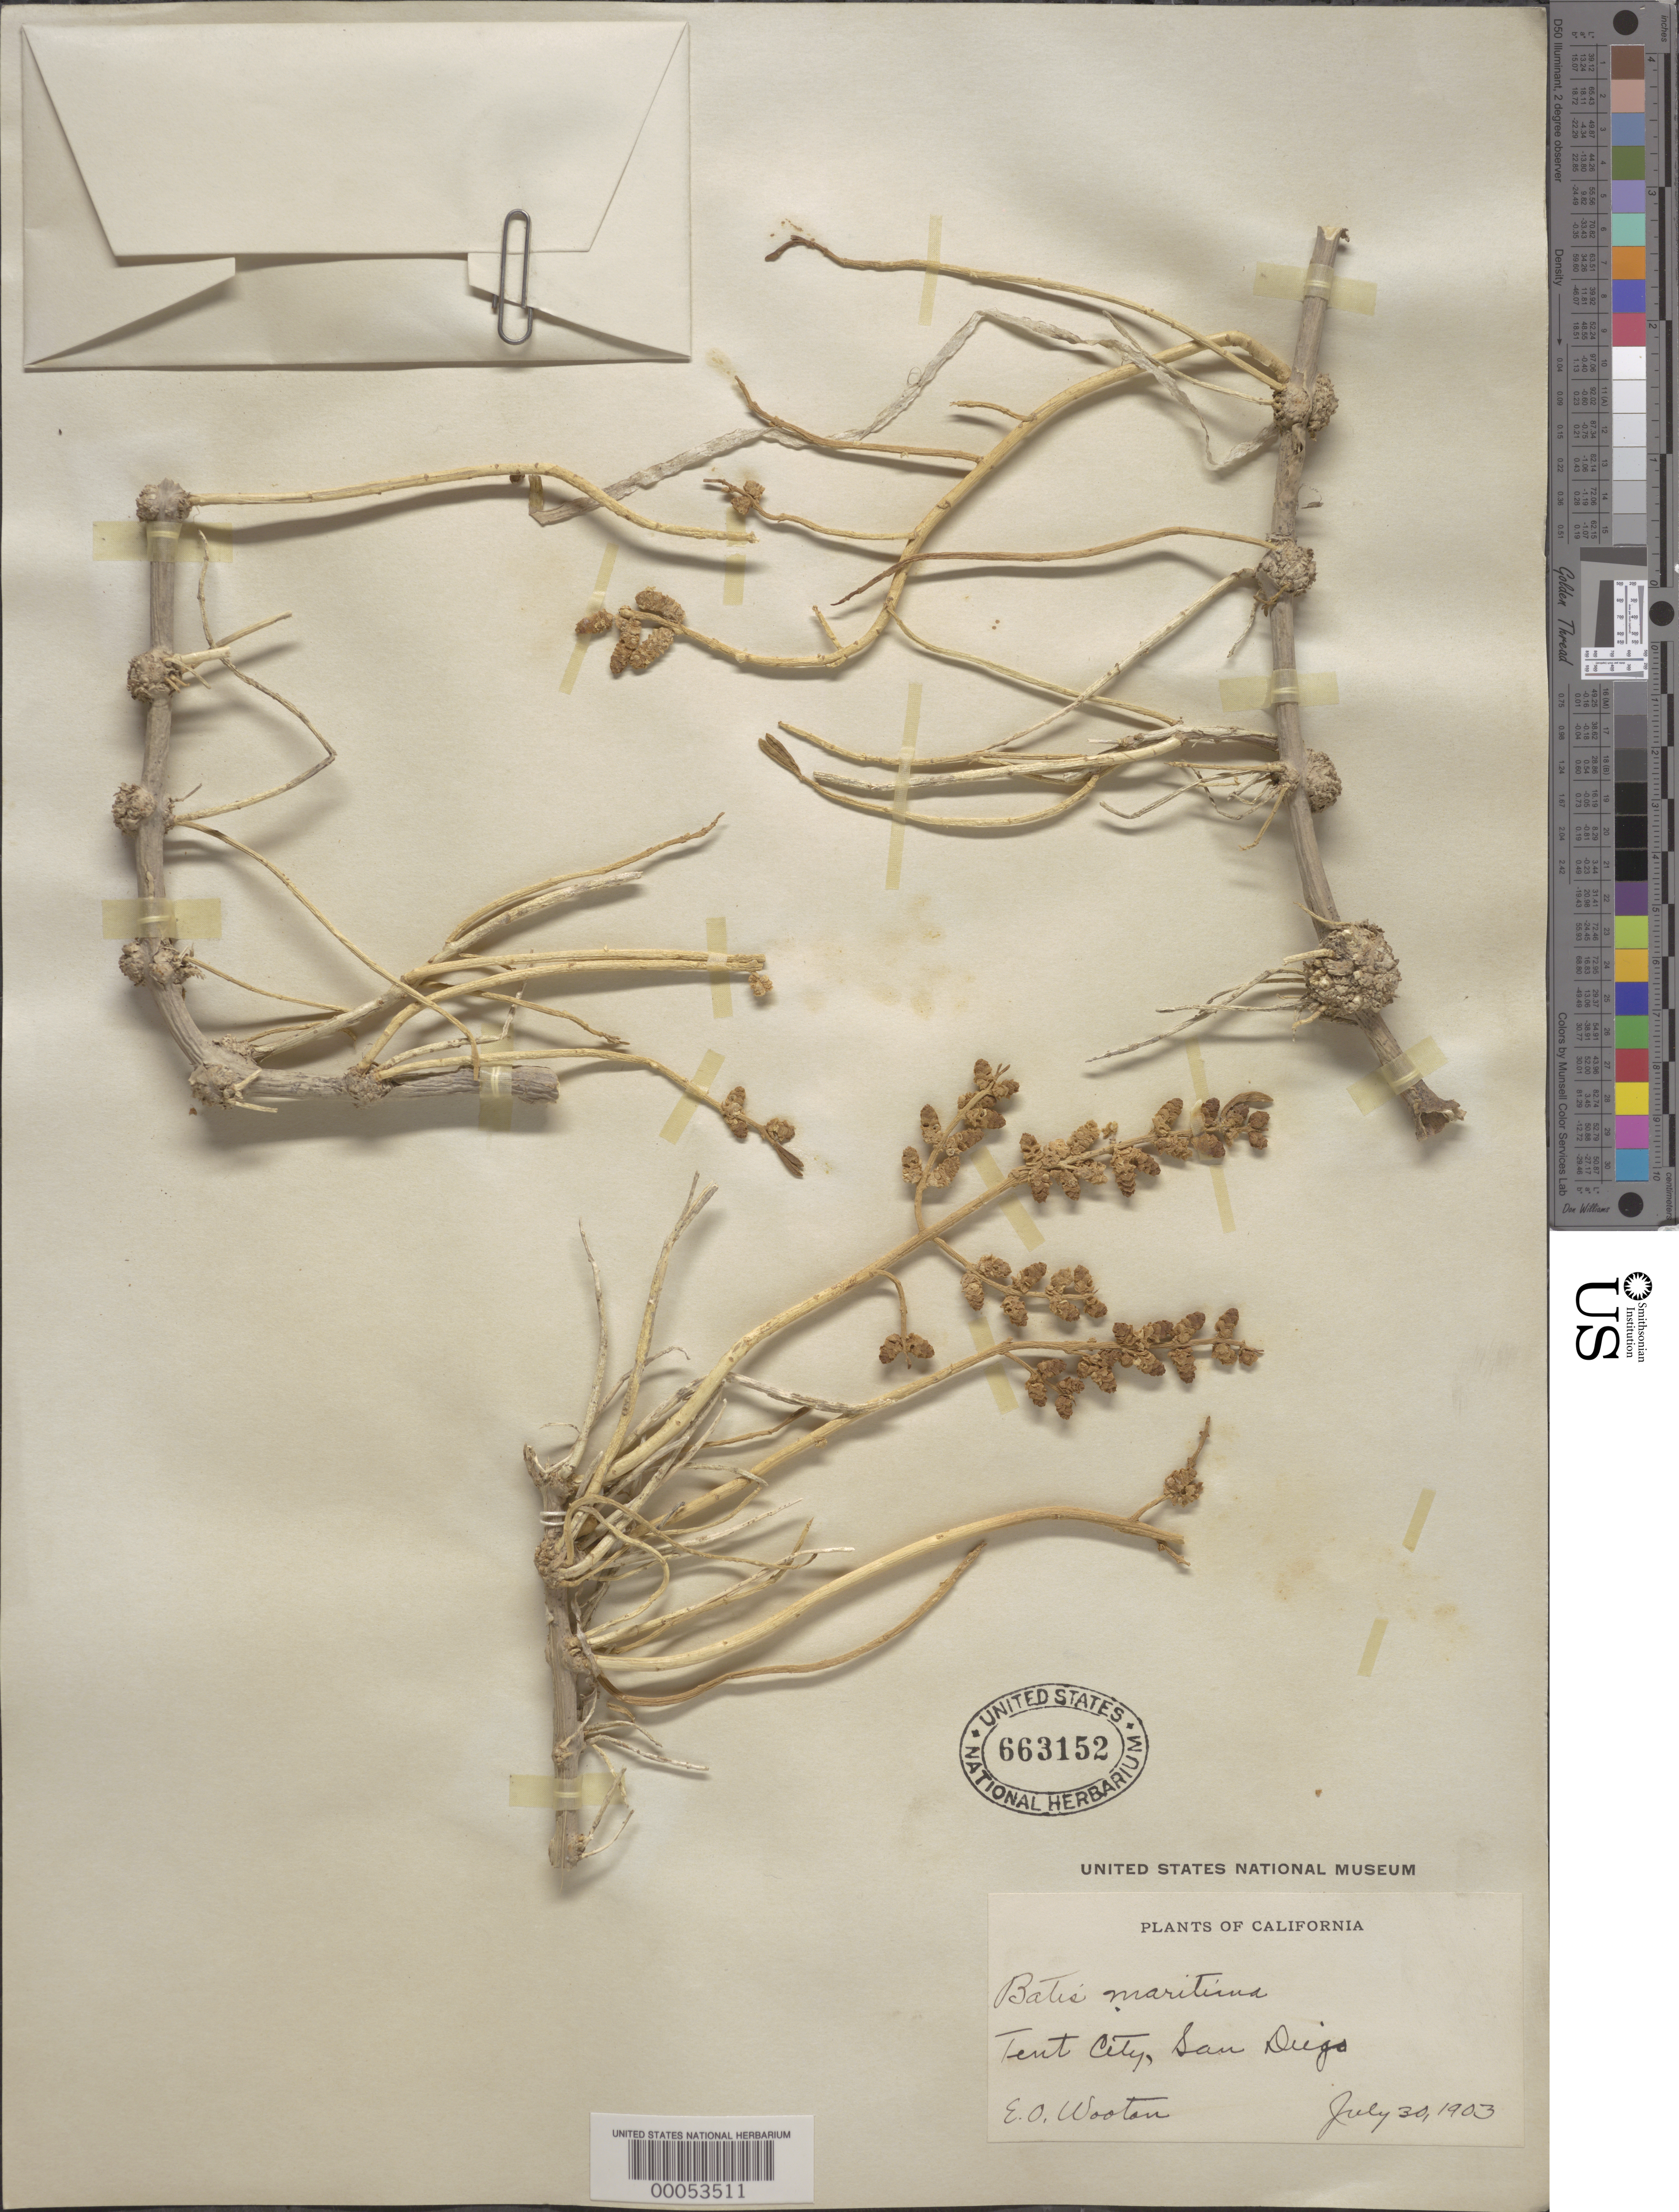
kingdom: Plantae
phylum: Tracheophyta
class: Magnoliopsida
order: Brassicales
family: Bataceae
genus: Batis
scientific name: Batis maritima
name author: L.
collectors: E. O. Wooton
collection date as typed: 30 Jul 1903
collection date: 1903-07-30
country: United States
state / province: California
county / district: San Diego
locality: Tent city, san diego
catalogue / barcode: US 663152